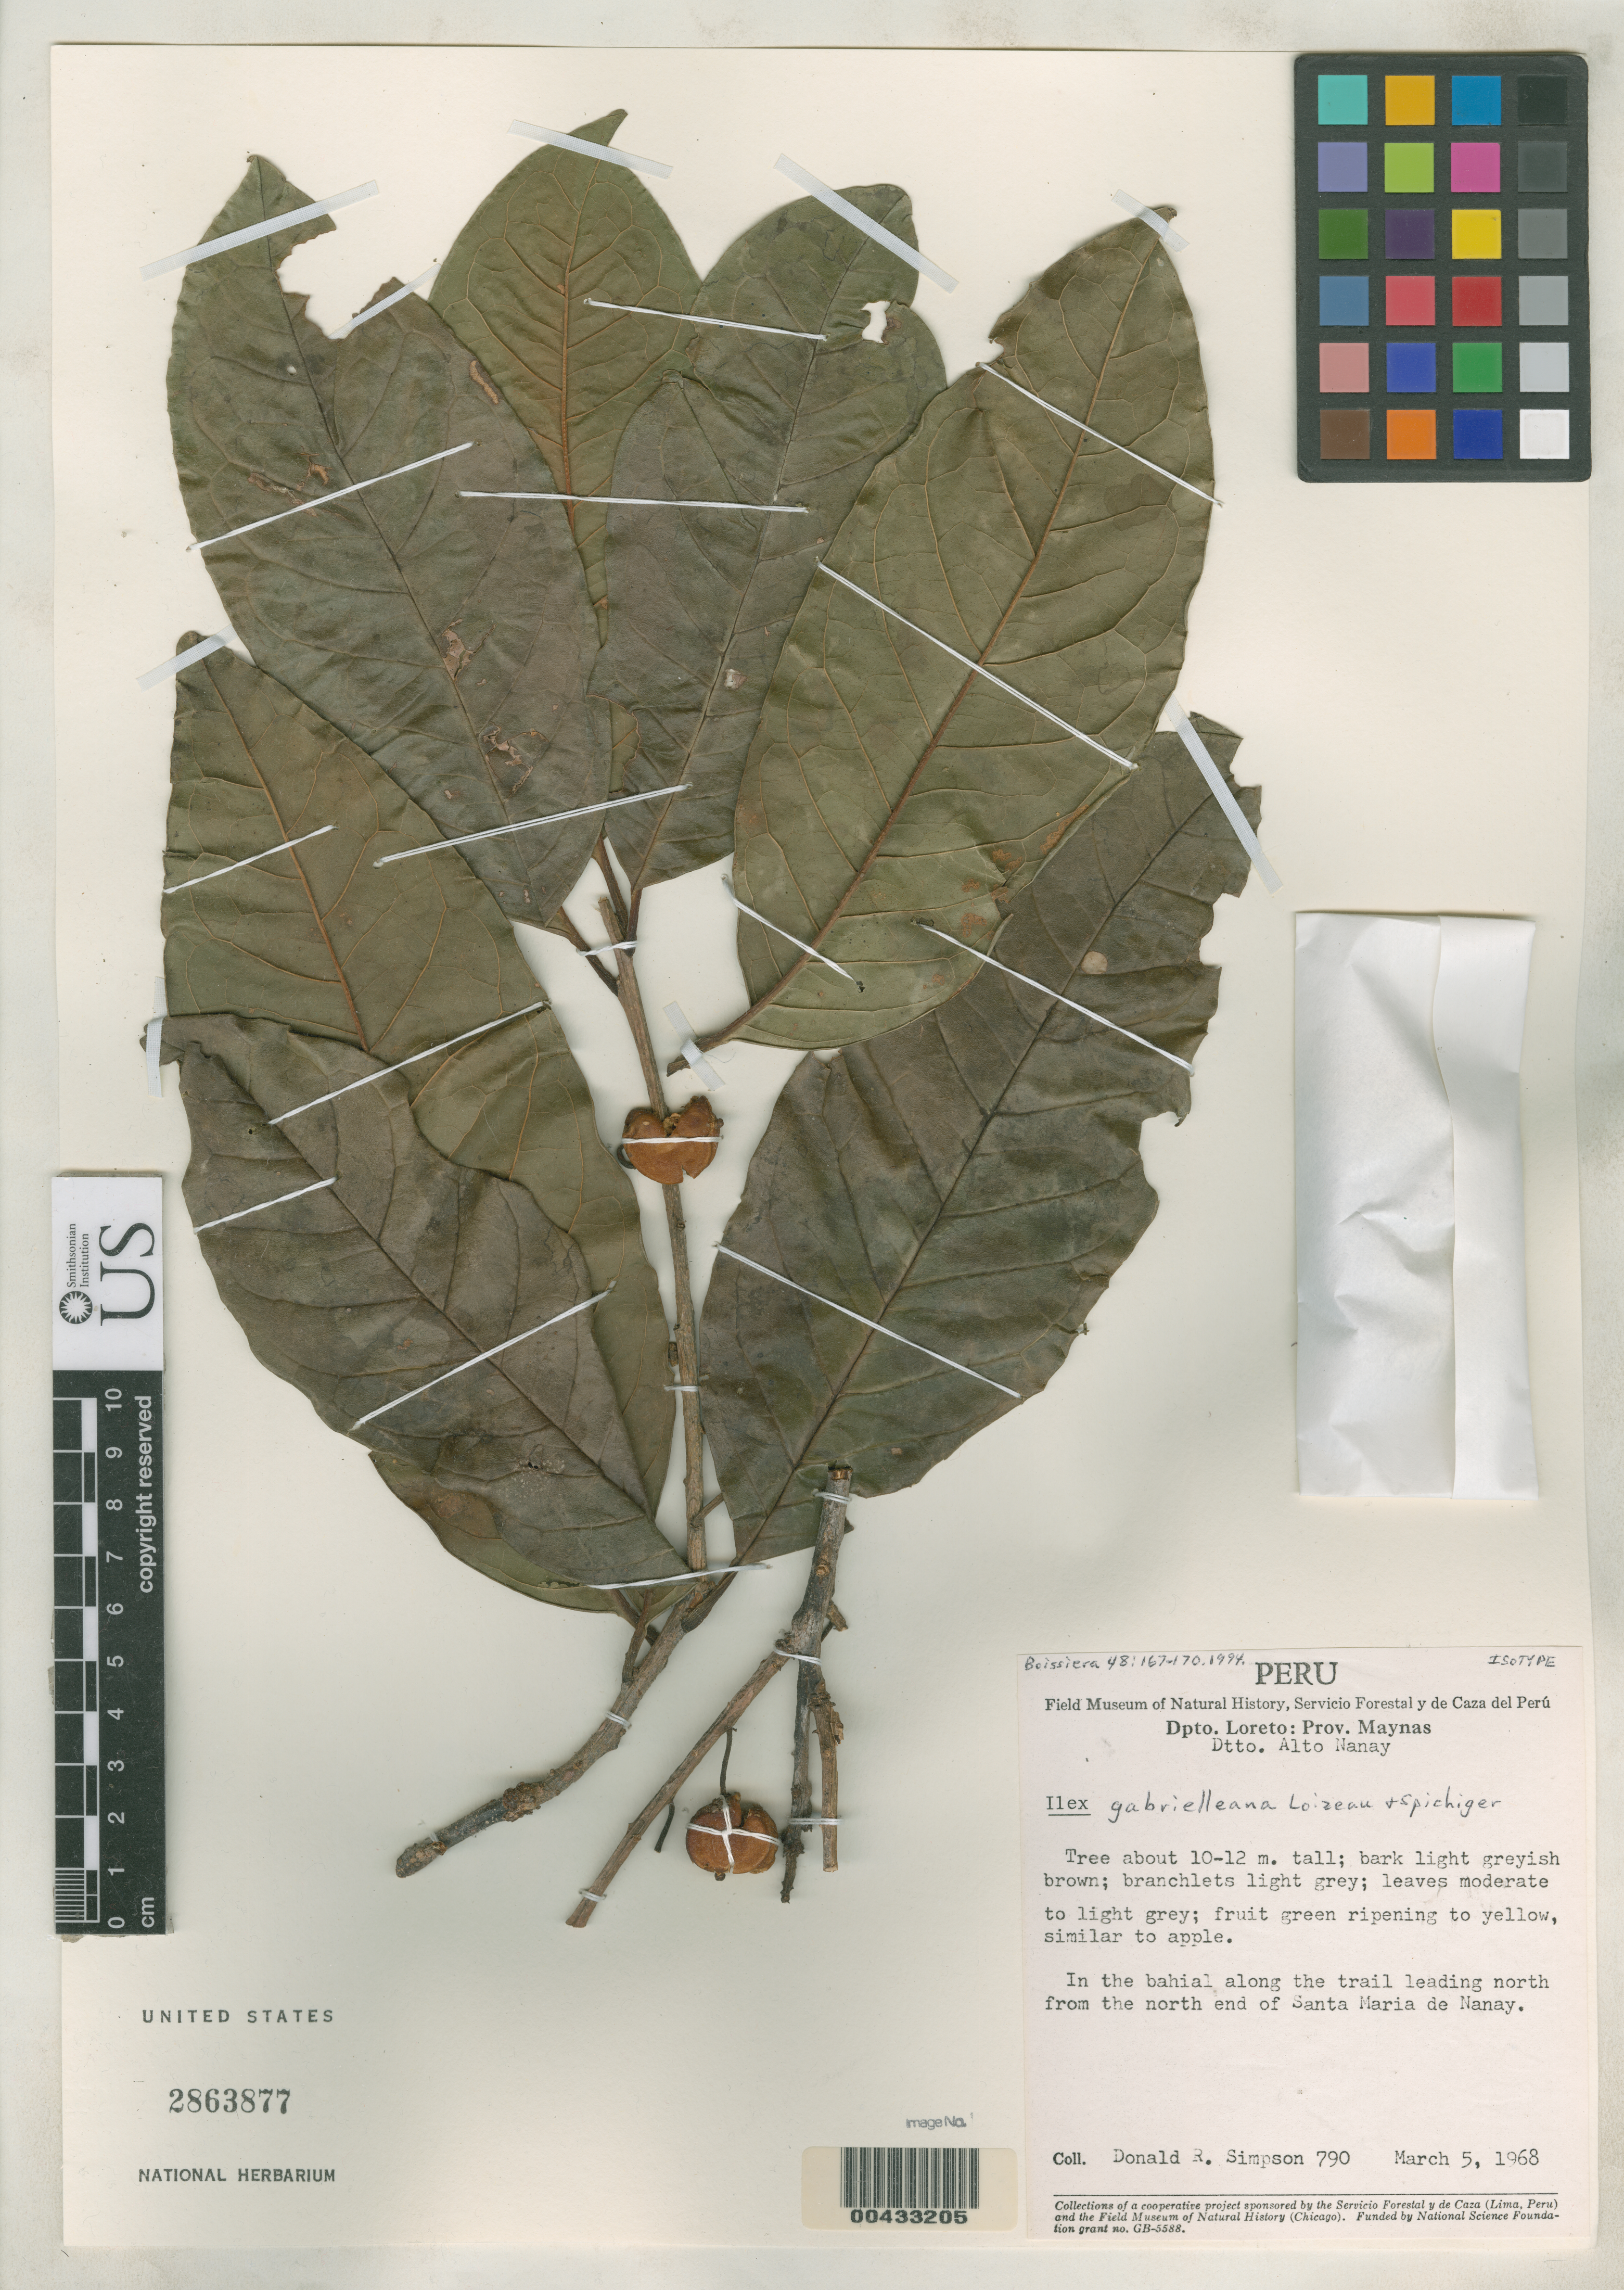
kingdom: Plantae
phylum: Tracheophyta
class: Magnoliopsida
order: Aquifoliales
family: Aquifoliaceae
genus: Ilex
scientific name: Ilex gabrielleana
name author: Loizeau & Spichiger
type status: Isotype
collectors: D. R. Simpson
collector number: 790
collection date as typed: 05 Mar 1968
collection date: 1968-03-05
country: Peru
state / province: Loreto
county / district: Maynas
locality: Dtto. Alto Nanay, leading N from north end of Santa Maria de Nanay.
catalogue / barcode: US 2863877